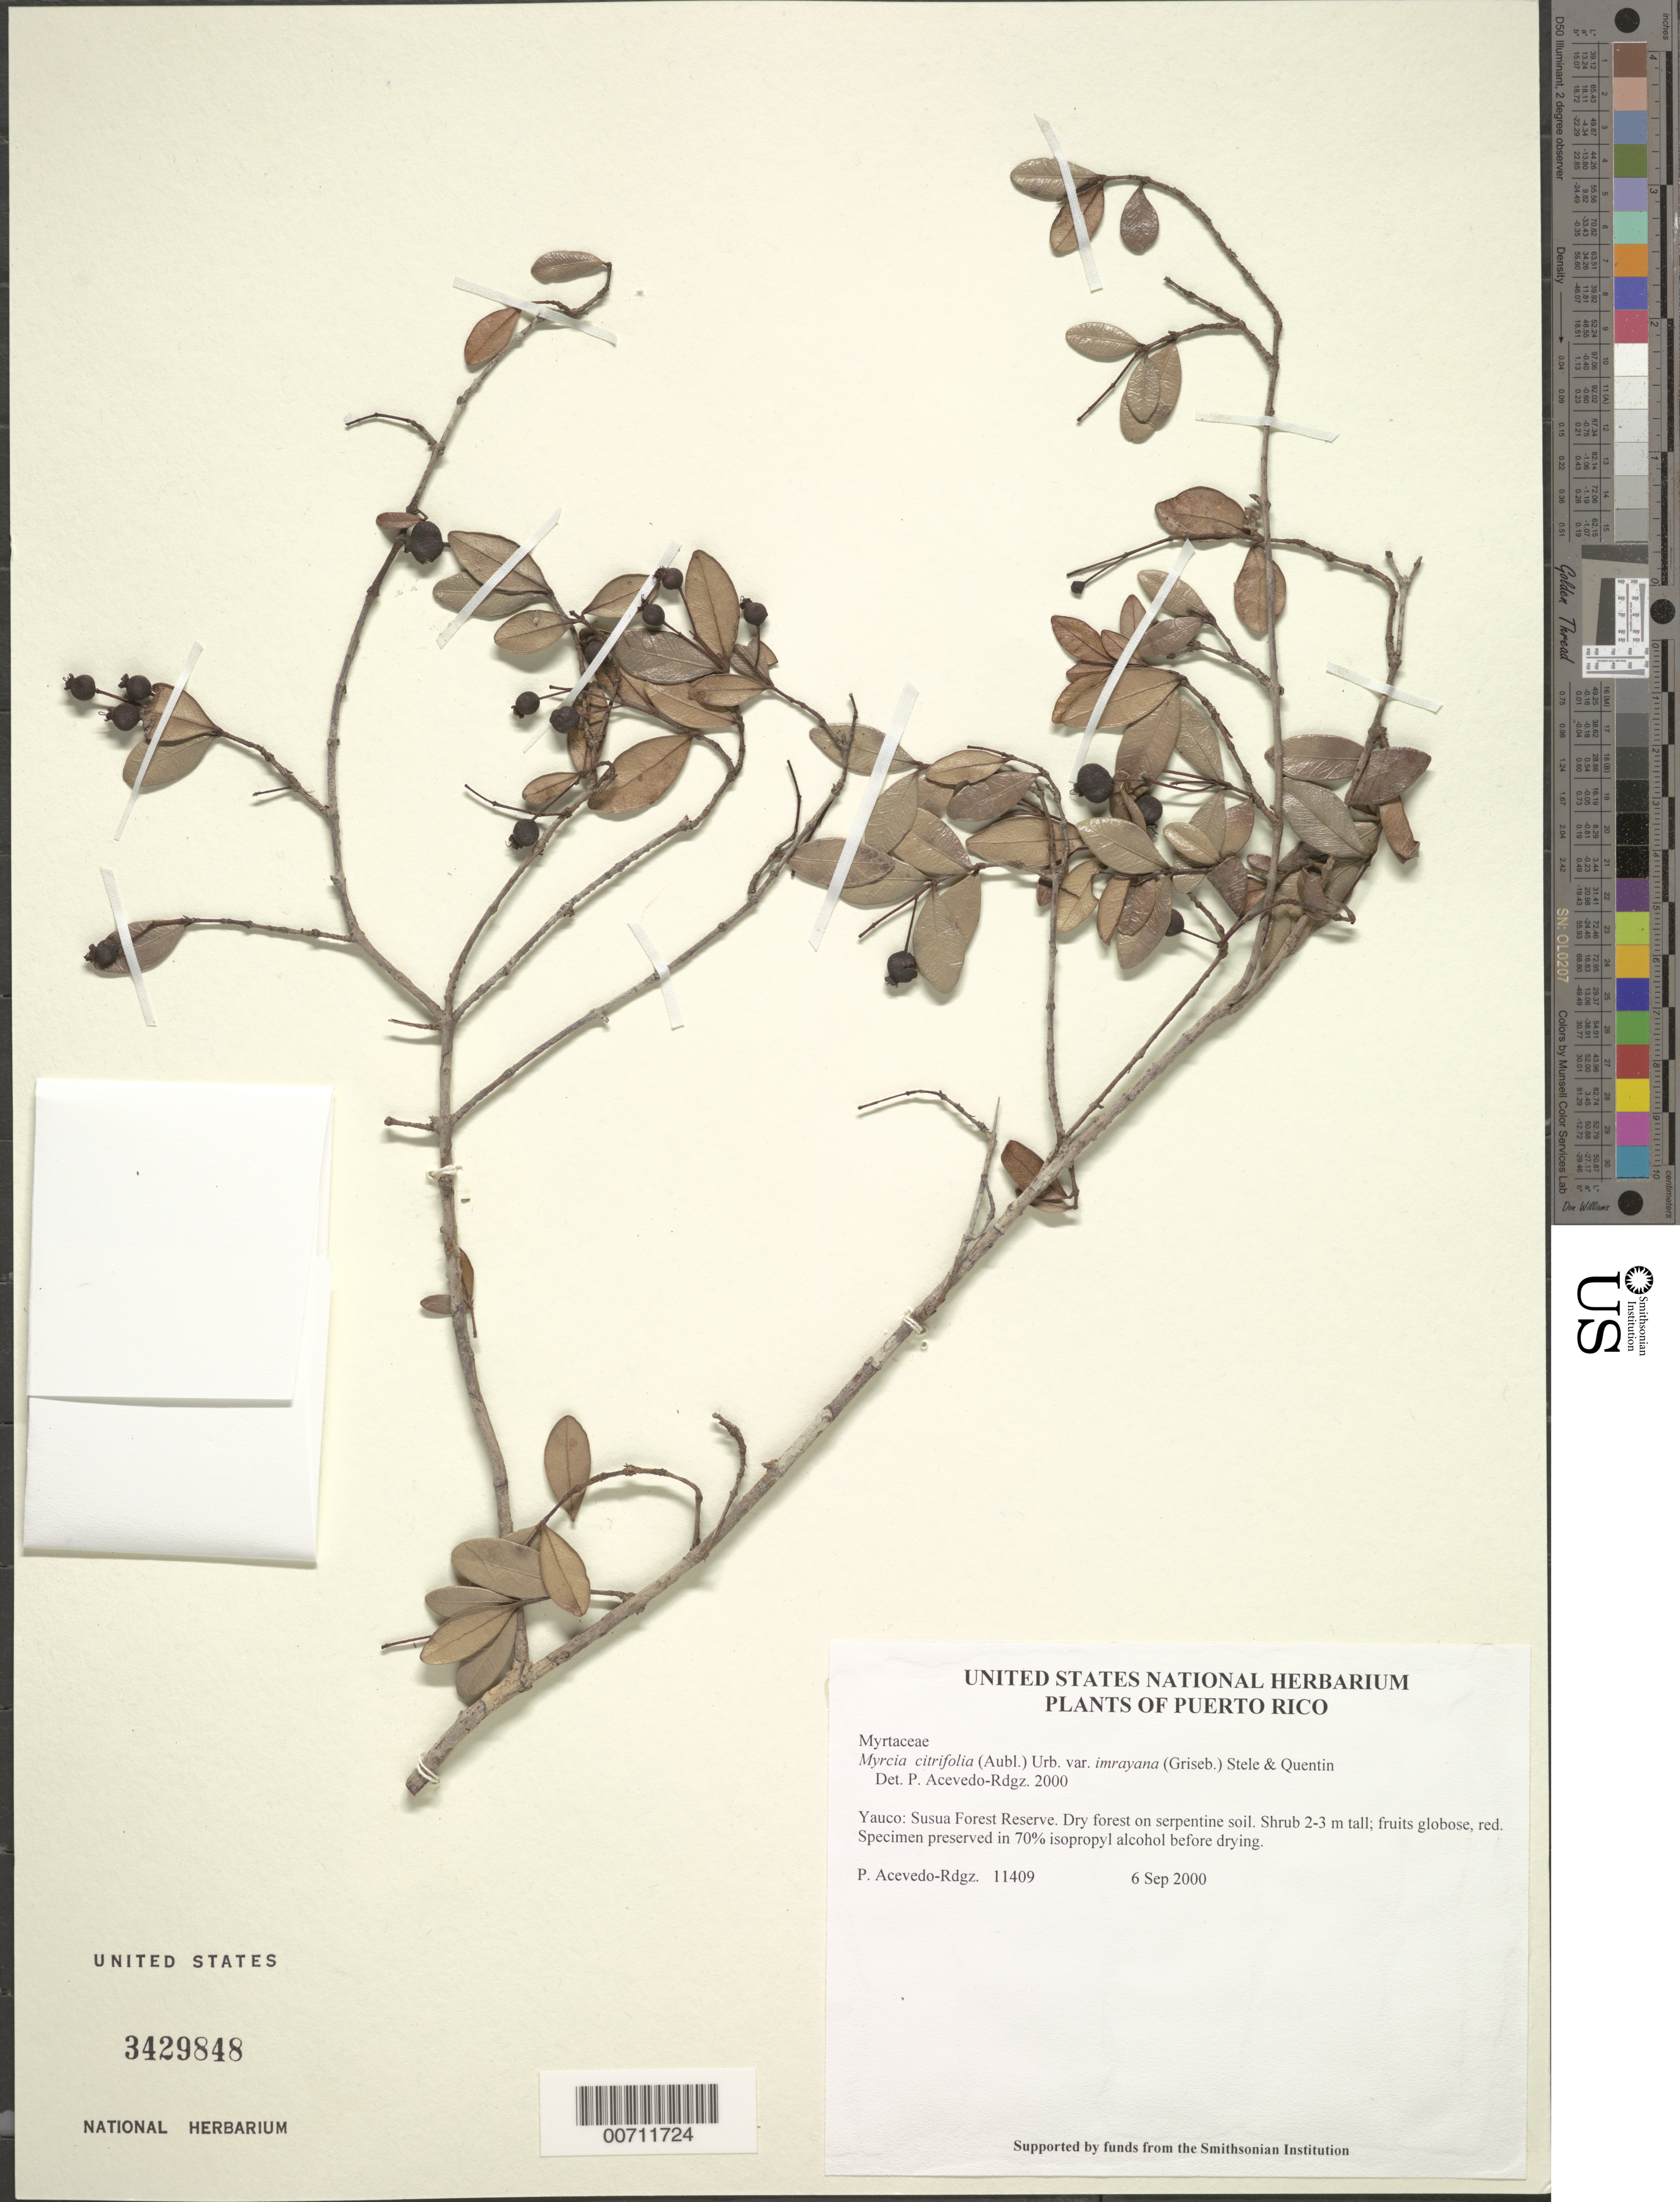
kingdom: Plantae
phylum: Tracheophyta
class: Magnoliopsida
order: Myrtales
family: Myrtaceae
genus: Myrcia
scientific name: Myrcia citrifolia var. imrayana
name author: (Griseb.) Stehlé & Quentin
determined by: Acevedo-Rodríguez, P., (BOT), Smithsonian Institution - National Museum of Natural History (UNITED STATES)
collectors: P. Acevedo-Rodr.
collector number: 11409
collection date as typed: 06 Sep 2000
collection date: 2000-09-06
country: Puerto Rico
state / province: Yauco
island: Puerto Rico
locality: Yauco: Susua Forest Reserve.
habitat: Dry forest on serpentine soil.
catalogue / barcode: US 3429848